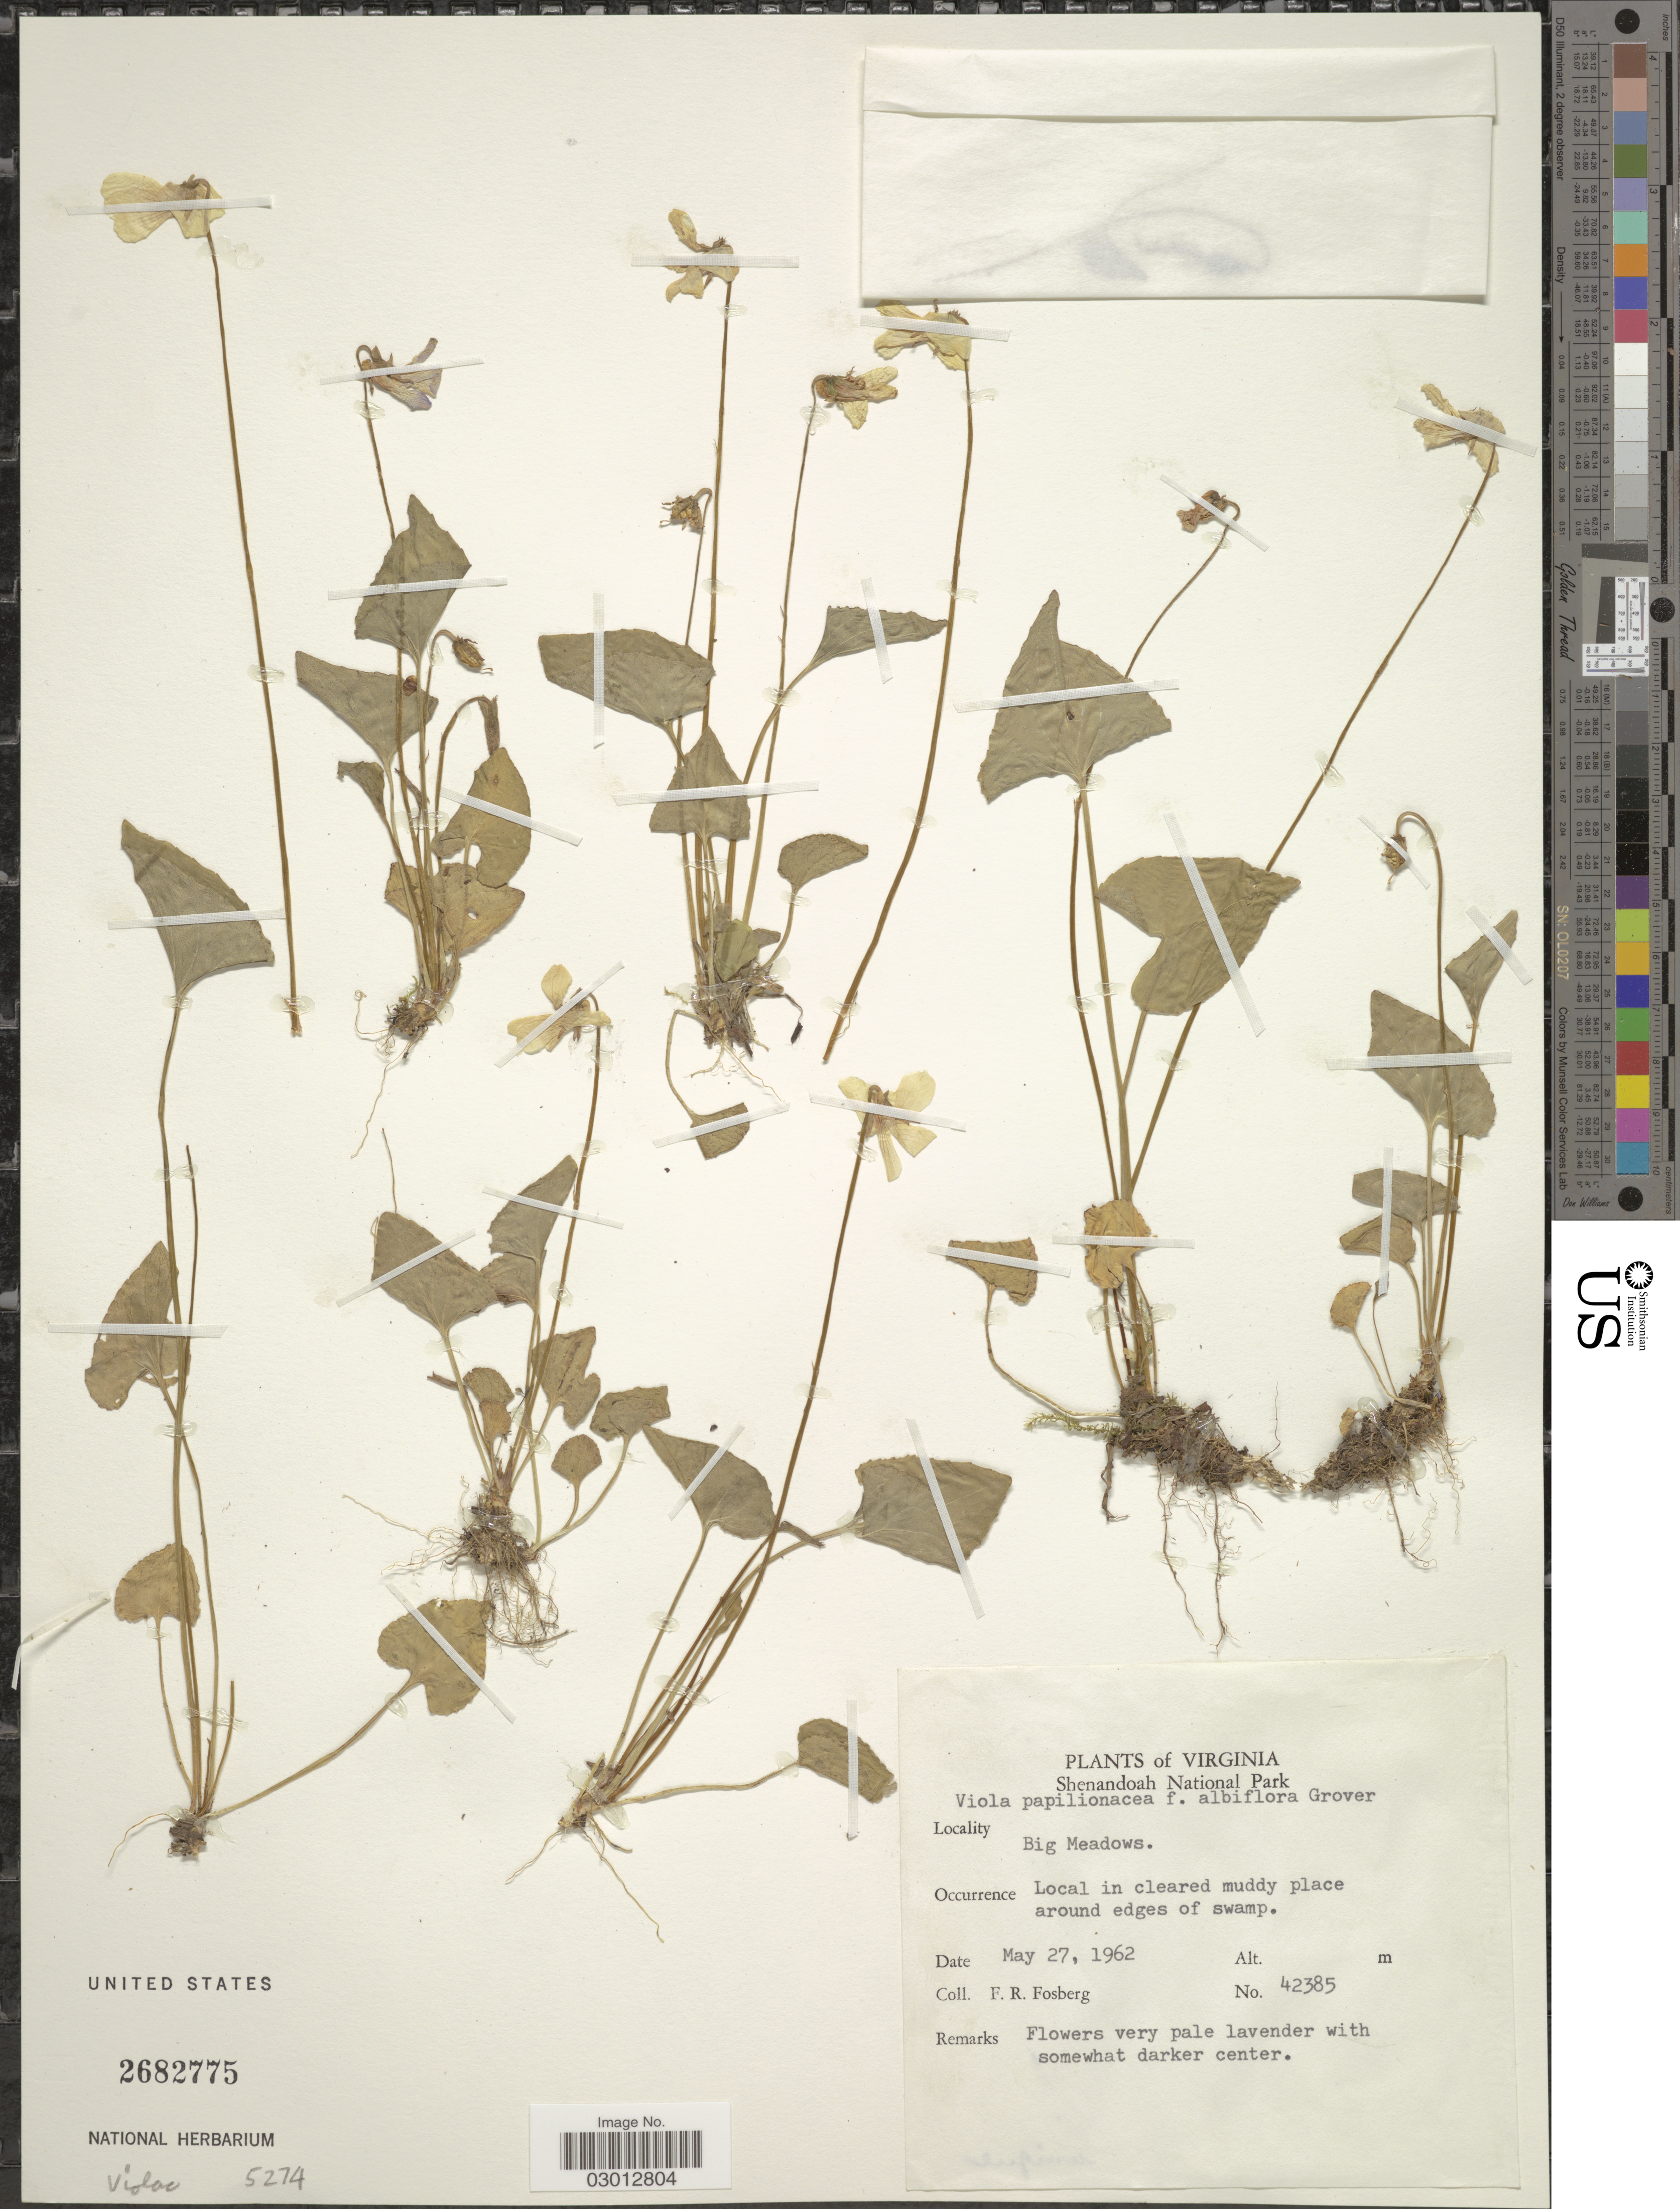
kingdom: Plantae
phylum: Tracheophyta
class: Magnoliopsida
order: Malpighiales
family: Violaceae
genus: Viola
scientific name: Viola papilionacea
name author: Pursh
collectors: F. R. Fosberg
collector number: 42385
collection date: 1962-05-27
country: United States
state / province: Virginia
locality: Shenandoah National Park. Big Meadows.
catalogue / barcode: US 2682775